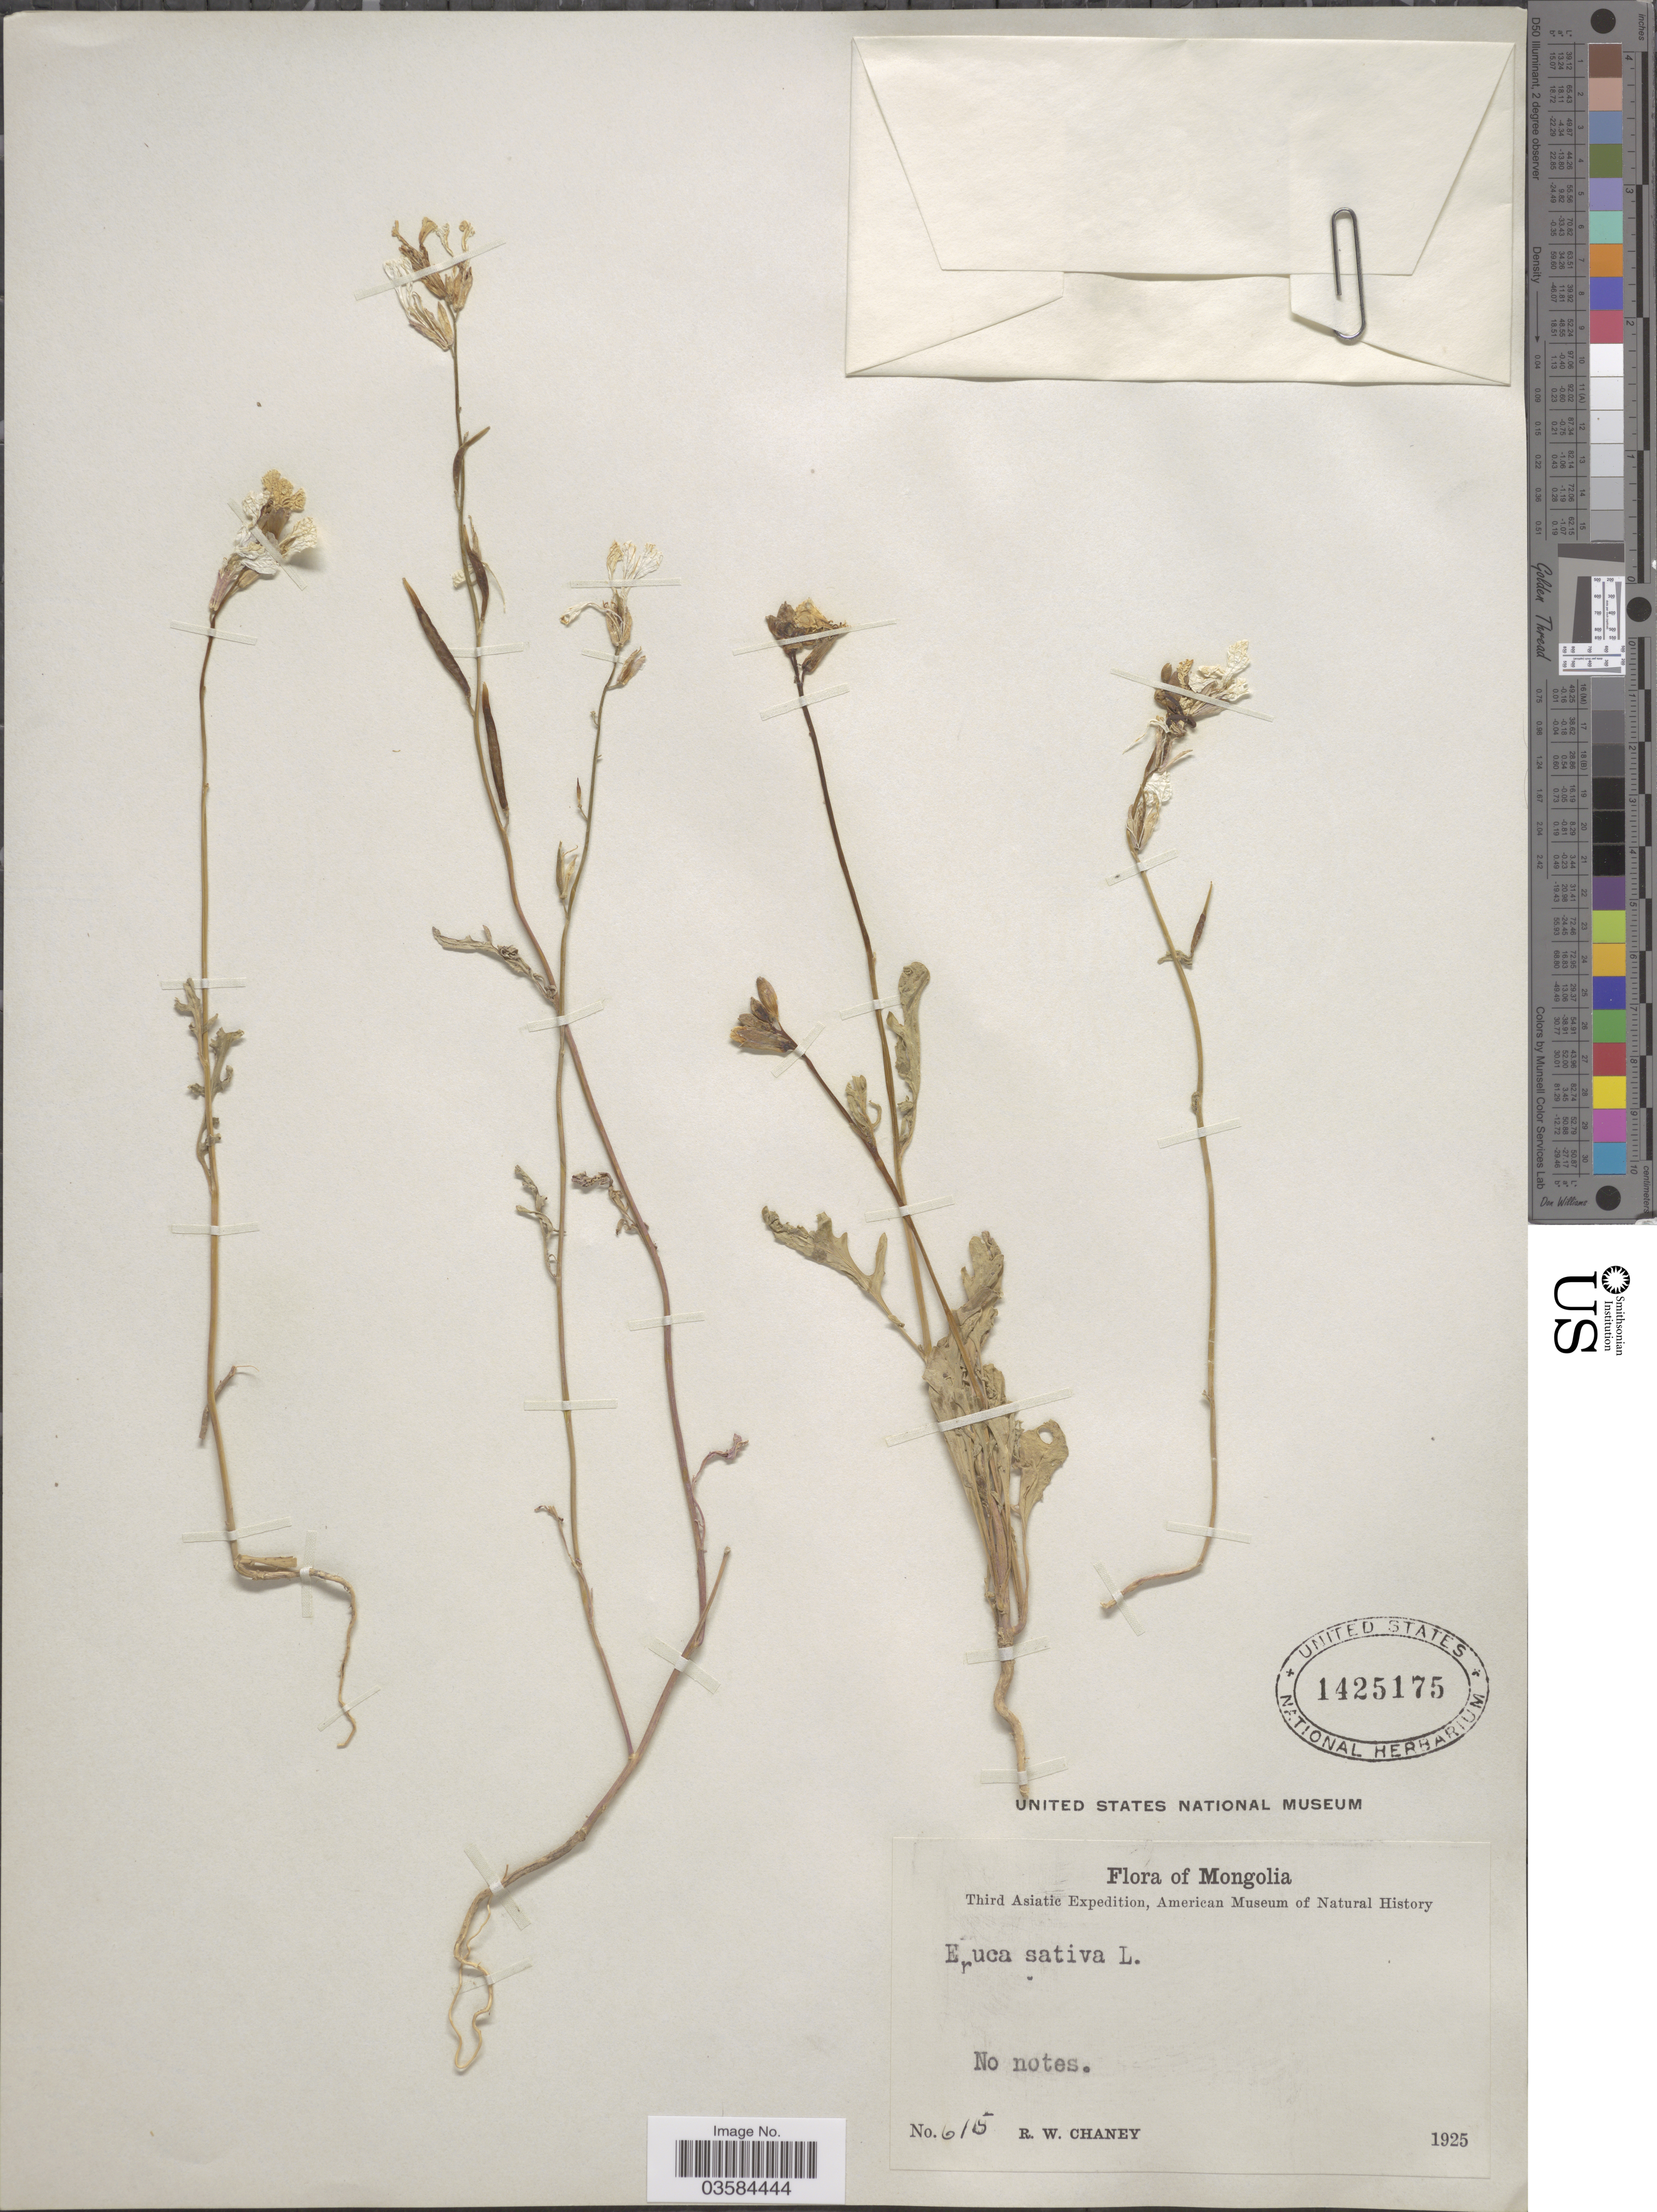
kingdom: Plantae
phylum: Tracheophyta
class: Magnoliopsida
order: Brassicales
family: Brassicaceae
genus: Eruca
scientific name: Eruca vesicaria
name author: (L.) Cav.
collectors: R. Chaney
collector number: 615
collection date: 1925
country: Mongolia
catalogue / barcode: US 1425175